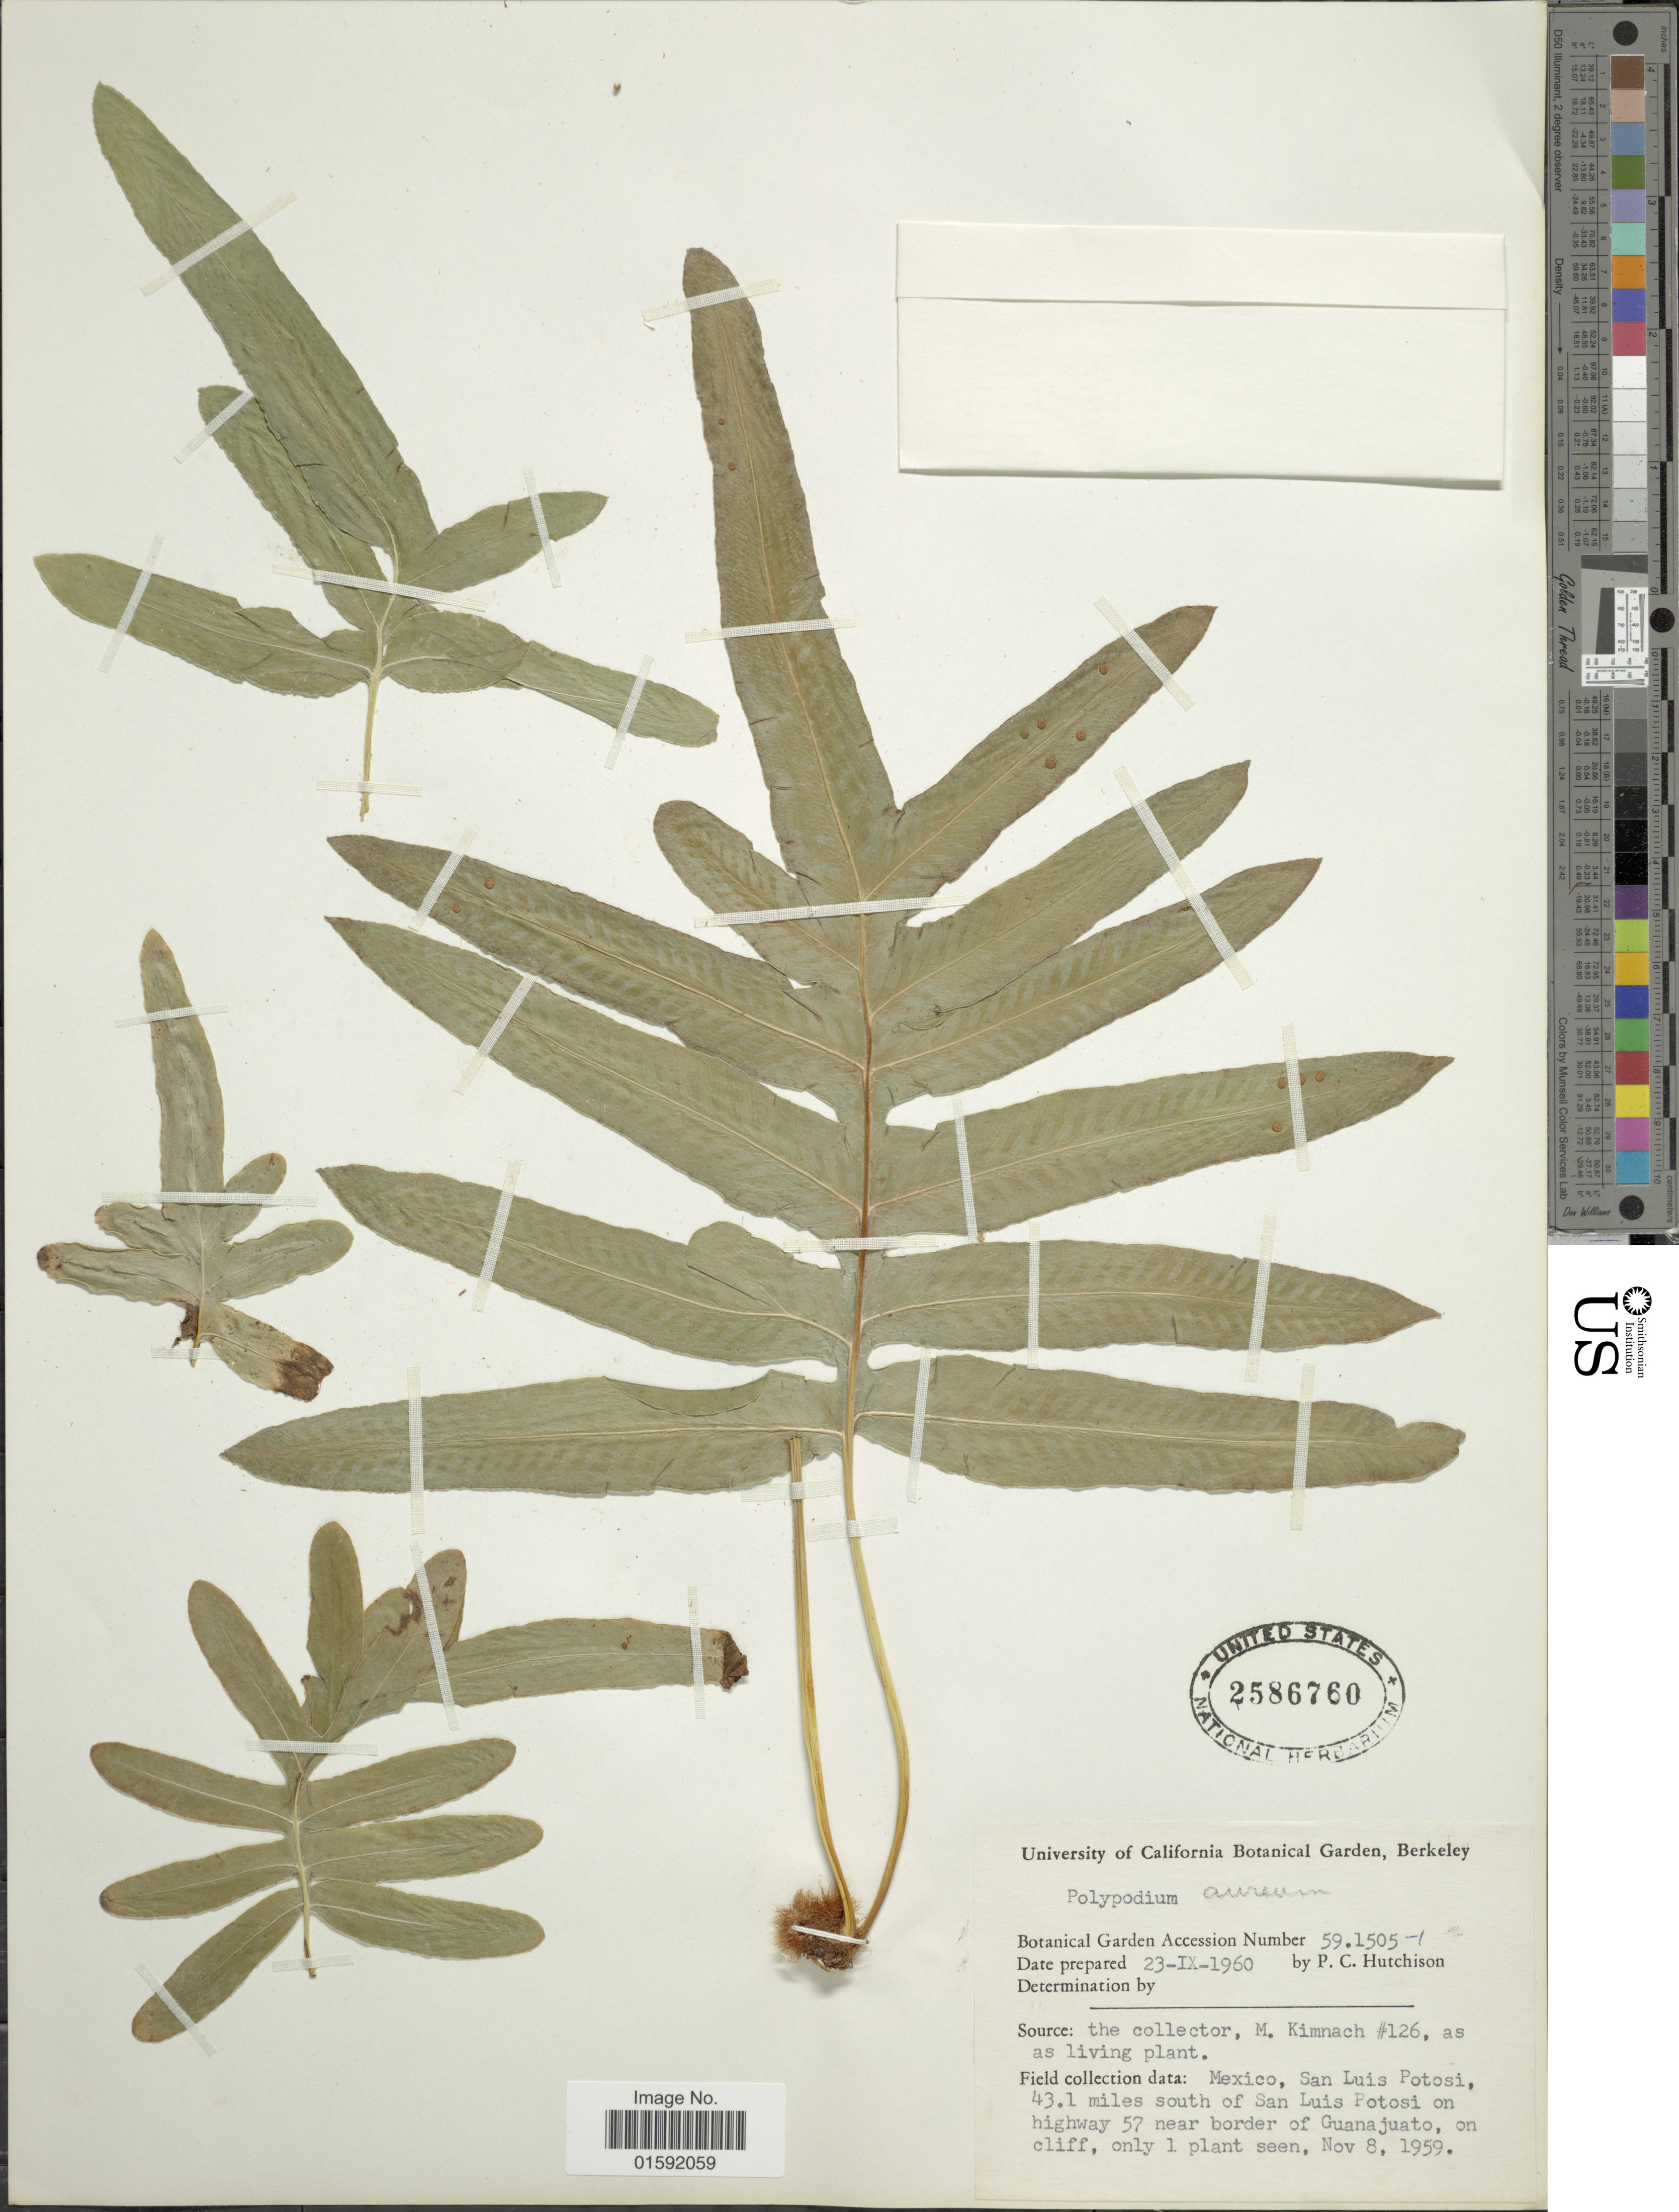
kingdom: Plantae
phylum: Tracheophyta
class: Polypodiopsida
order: Polypodiales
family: Polypodiaceae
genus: Phlebodium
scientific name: Phlebodium aureum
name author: (L.) J. Sm.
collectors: M. W. Kimnach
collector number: Botanical Garden Accession Number 591505-1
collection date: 1960-11-23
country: United States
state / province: California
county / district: Alameda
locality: University of California Botanical Garden, Berkeley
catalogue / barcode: US 2586760